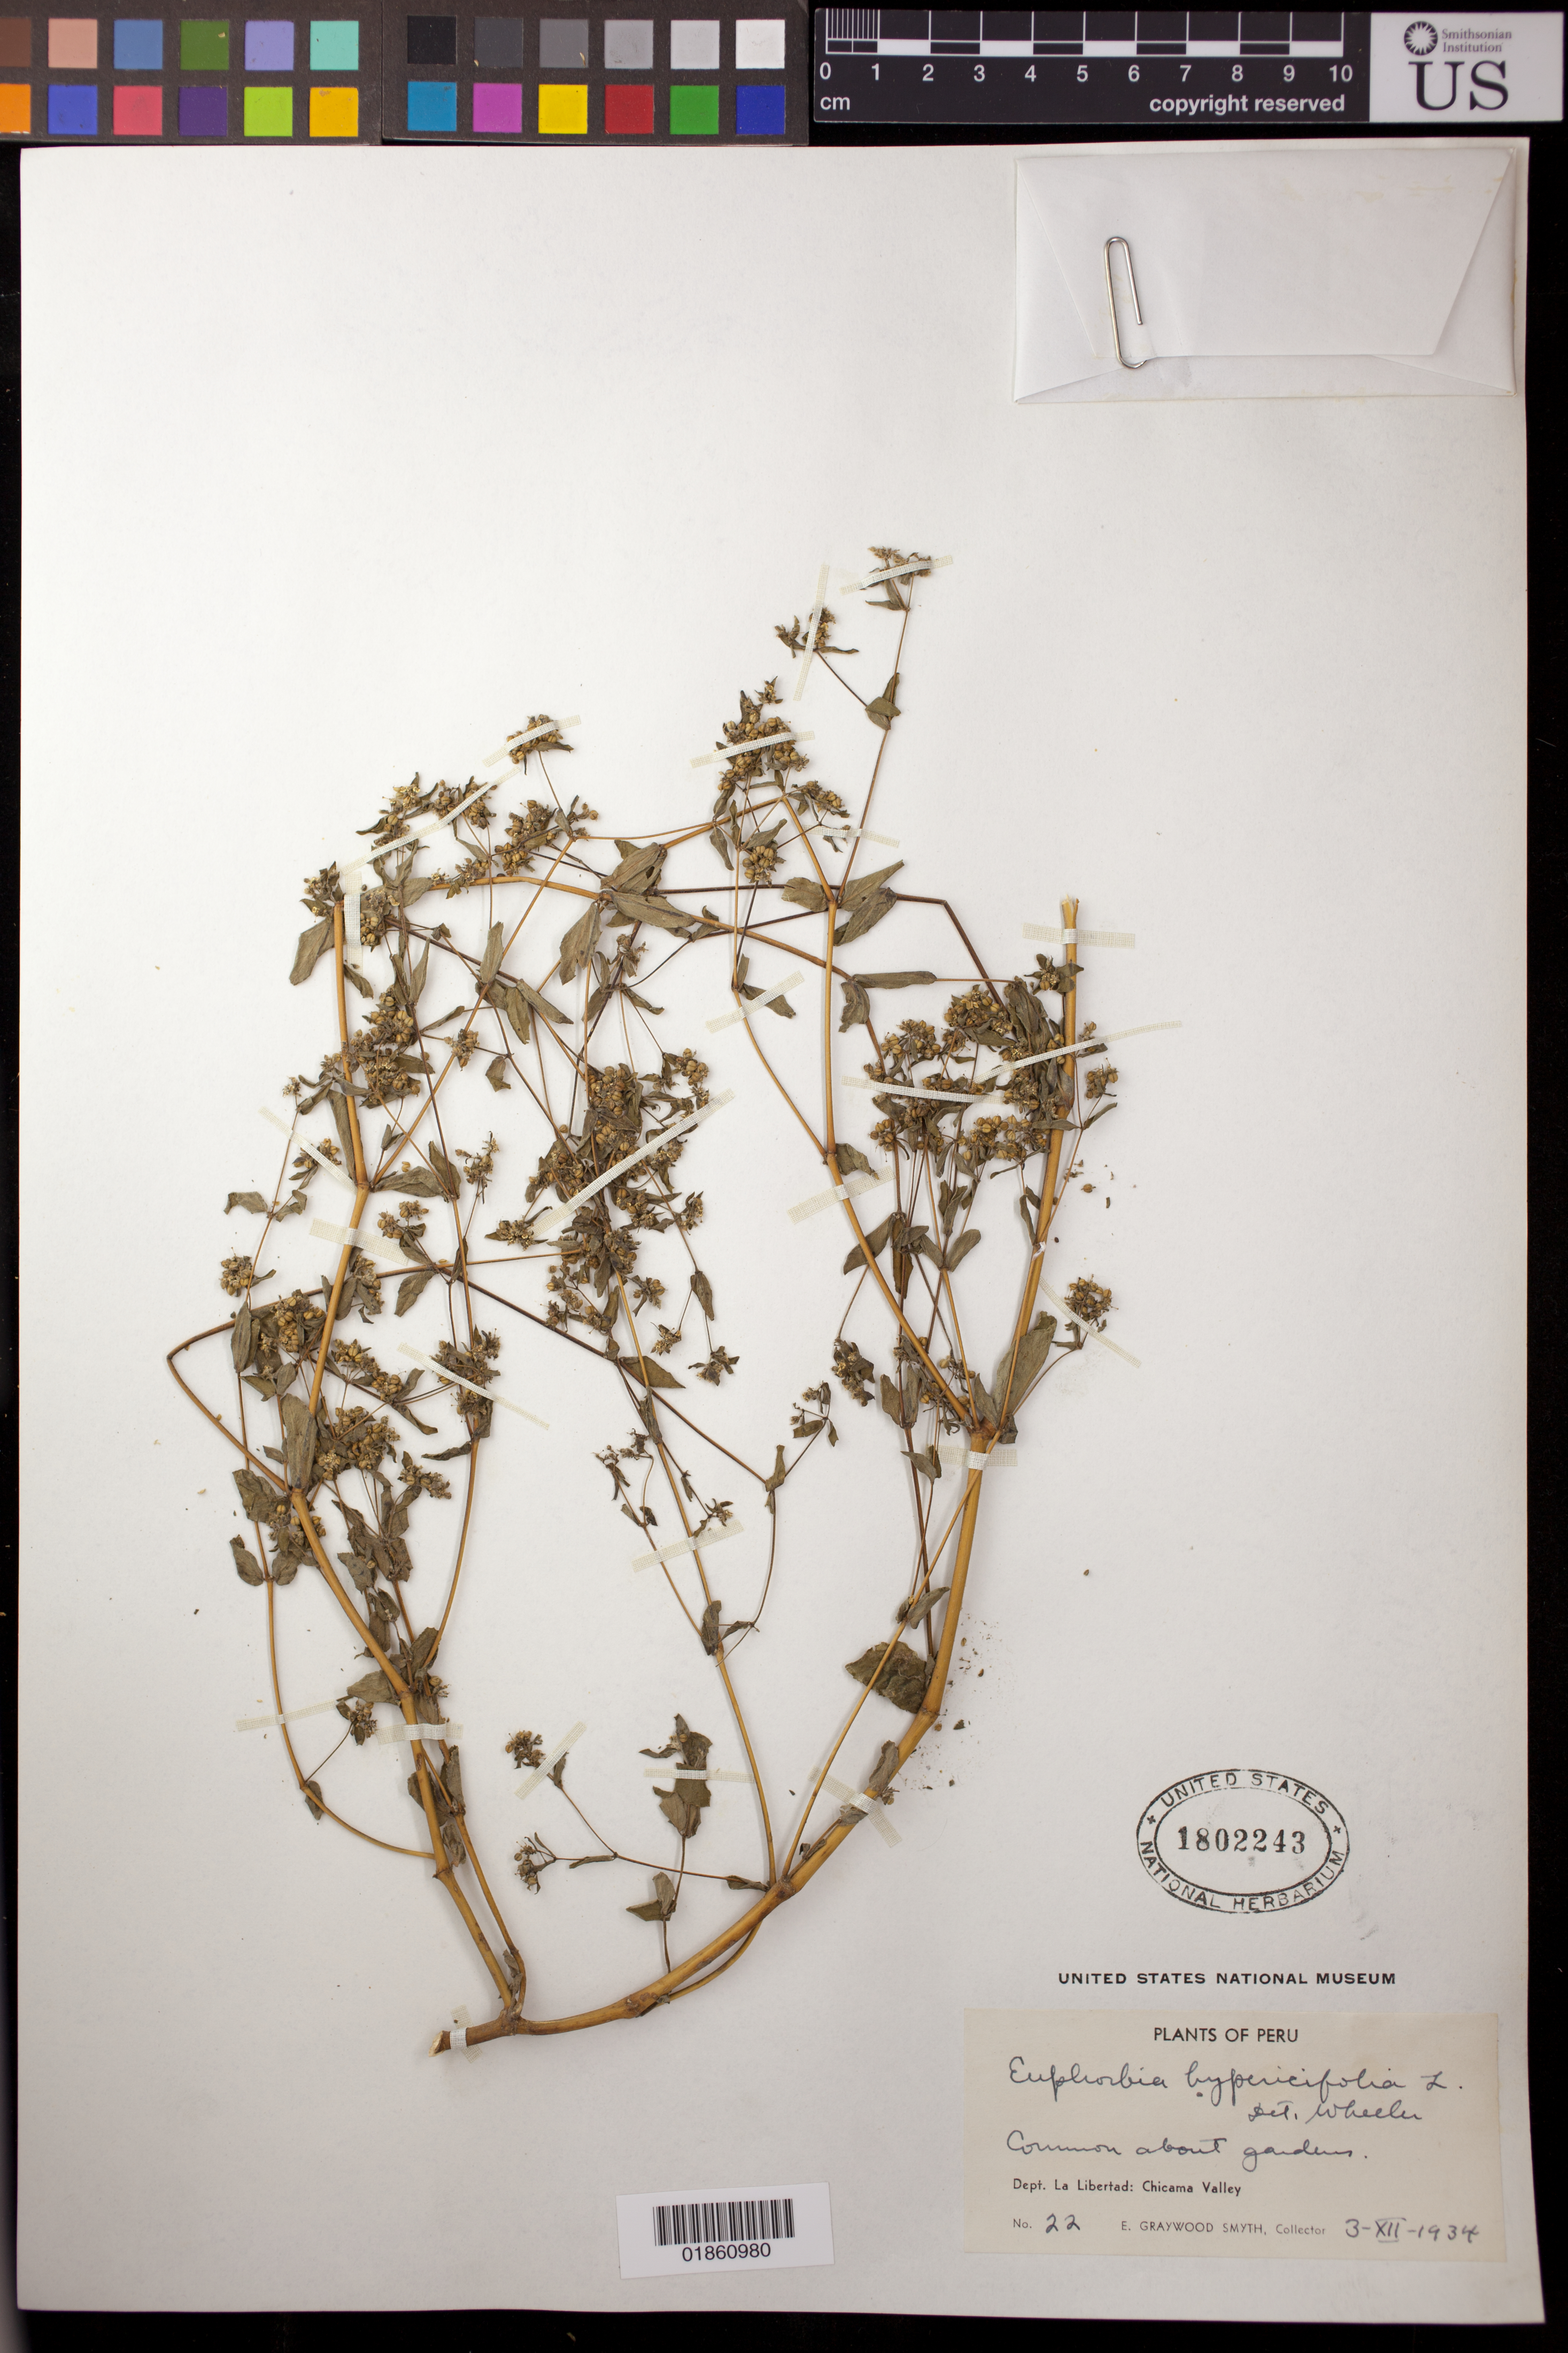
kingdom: Plantae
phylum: Tracheophyta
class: Magnoliopsida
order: Malpighiales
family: Euphorbiaceae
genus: Euphorbia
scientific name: Euphorbia hypericifolia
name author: L.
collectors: E. G. Smyth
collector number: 22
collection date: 1934-12-03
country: Peru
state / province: La Libertad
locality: Chicama Valley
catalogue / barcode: US 1802243